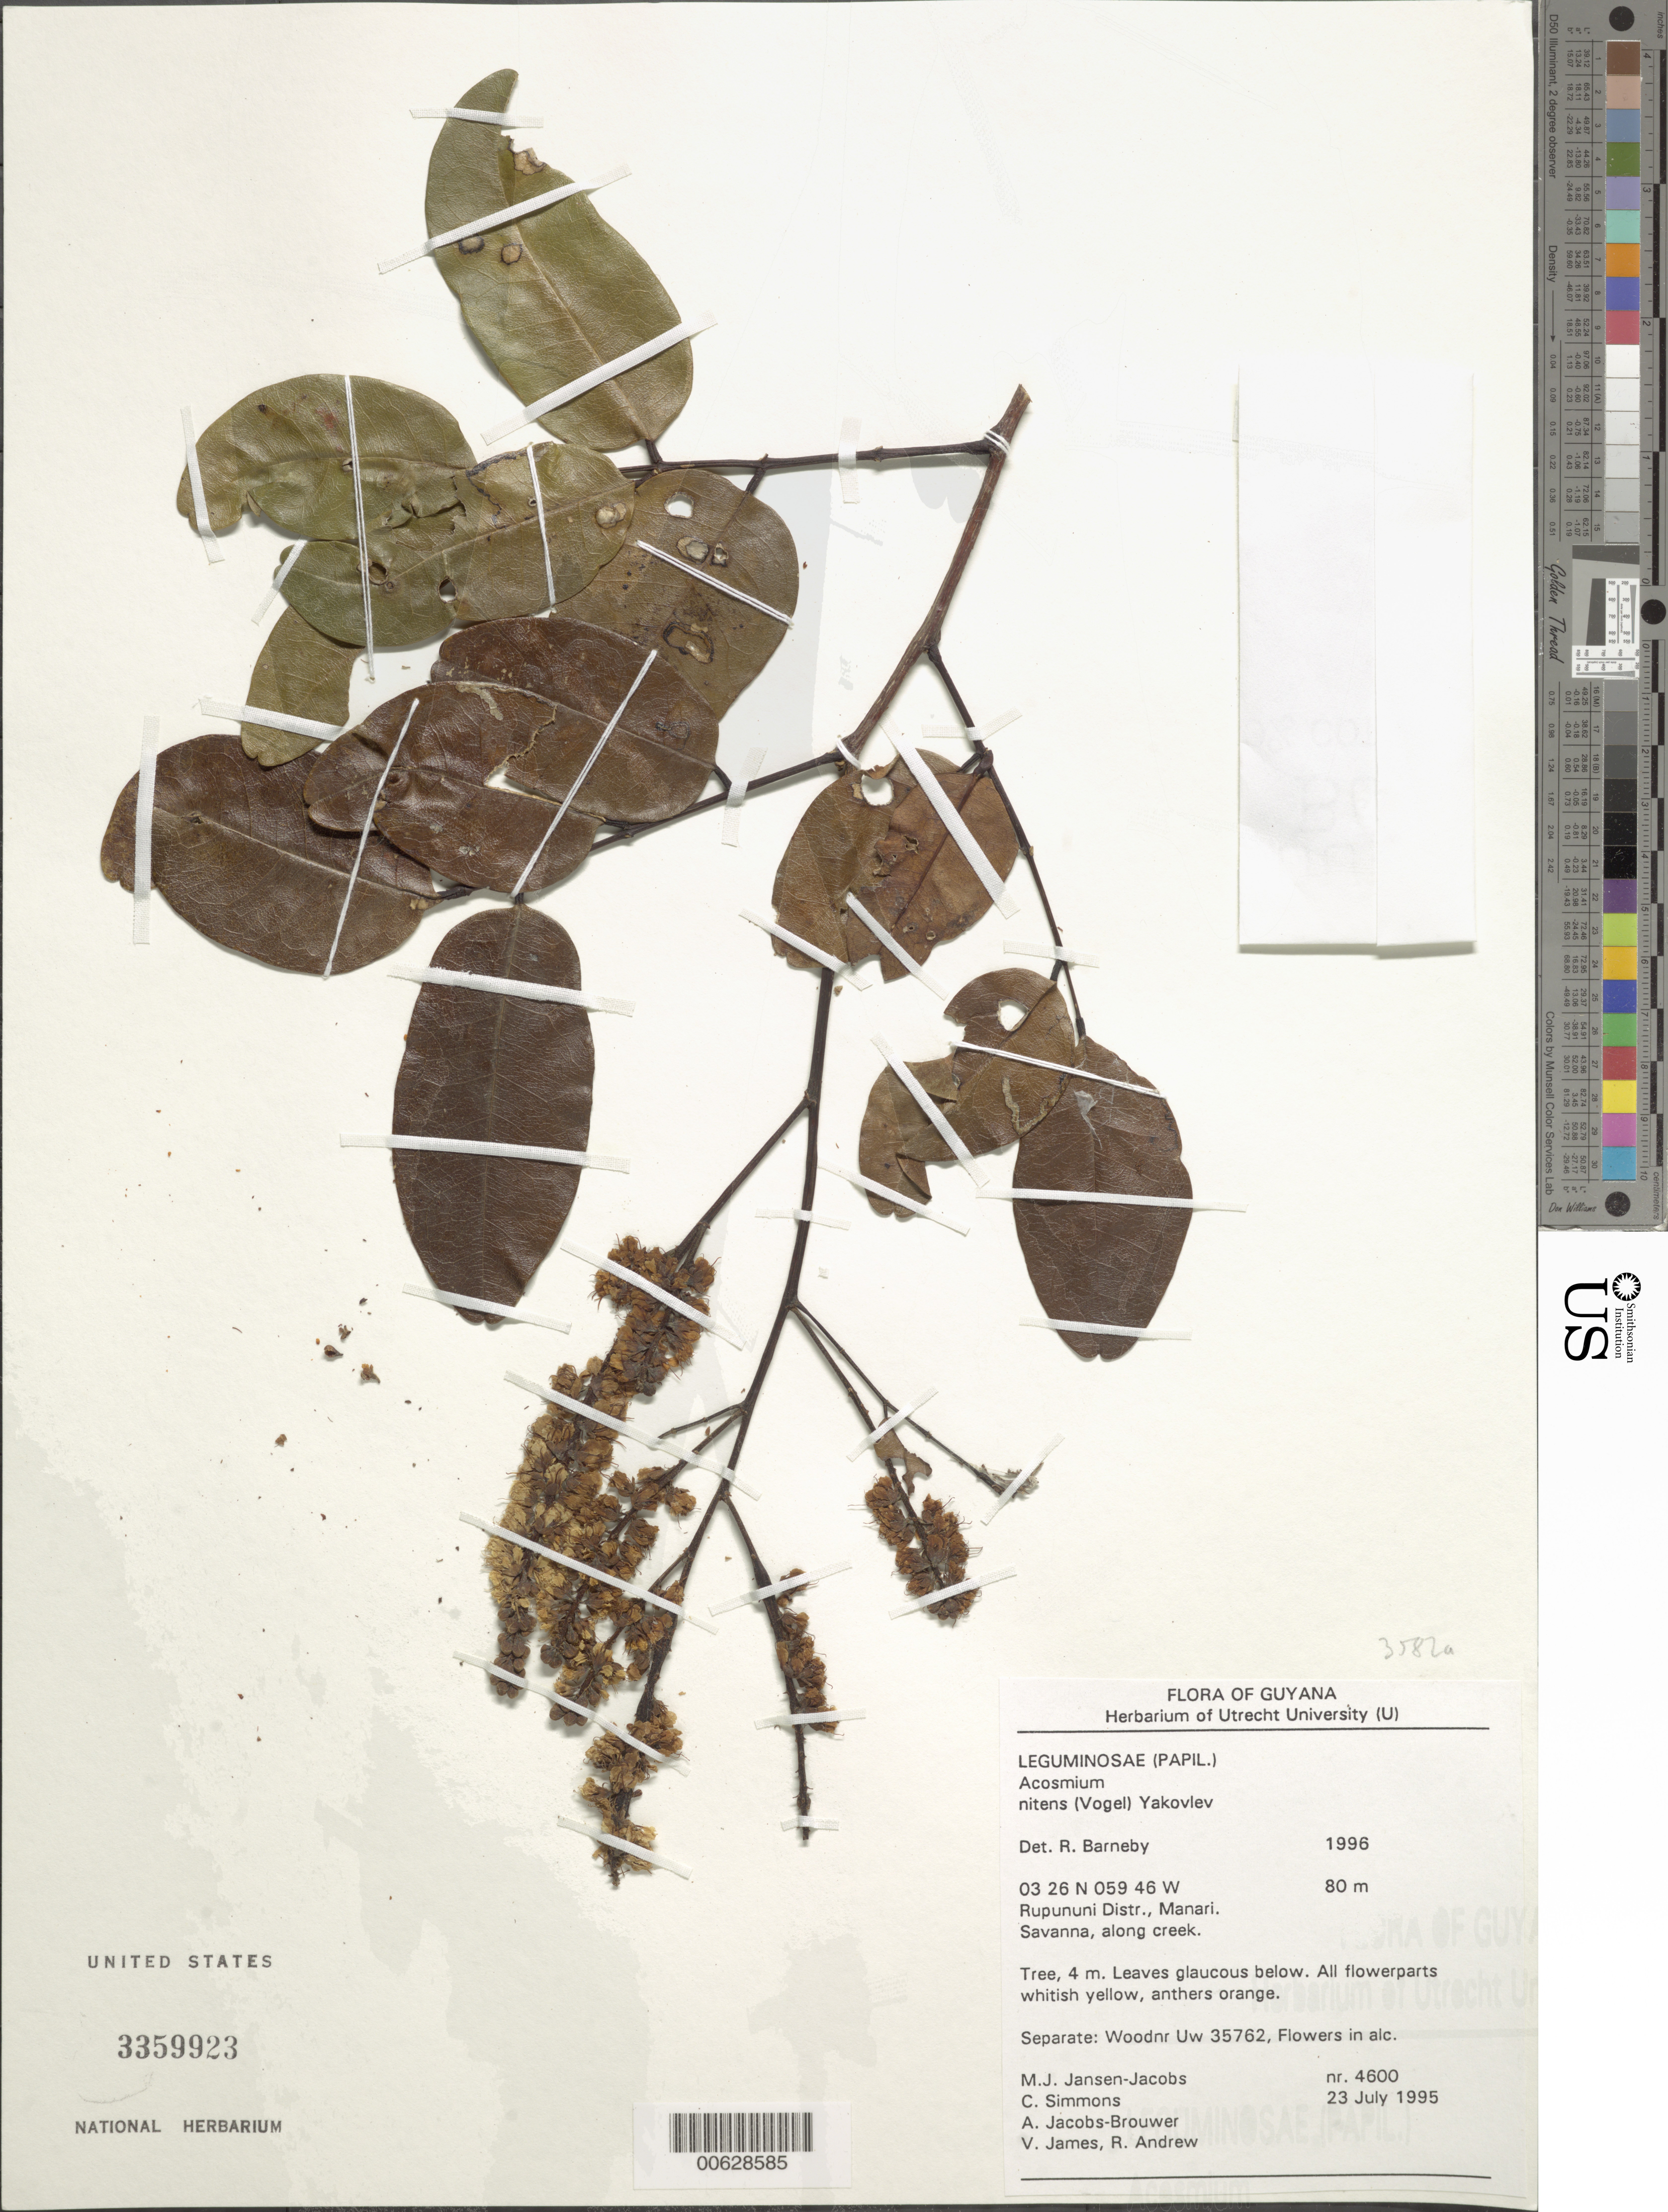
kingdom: Plantae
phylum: Tracheophyta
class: Magnoliopsida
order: Fabales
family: Fabaceae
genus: Acosmium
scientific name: Acosmium nitens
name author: (Vogel) Yakovlev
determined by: Barneby, Rupert C., (NY)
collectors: M. J. Jansen-Jacobs, C. Simons, A. Jacobs-Brouwer, V. James & R. Andrew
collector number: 4600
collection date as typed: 23-Jul-95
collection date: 1995-07-23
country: Guyana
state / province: U. Takutu-U. Essequibo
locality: Manari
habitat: Savanna, along creek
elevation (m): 80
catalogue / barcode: US 3359923